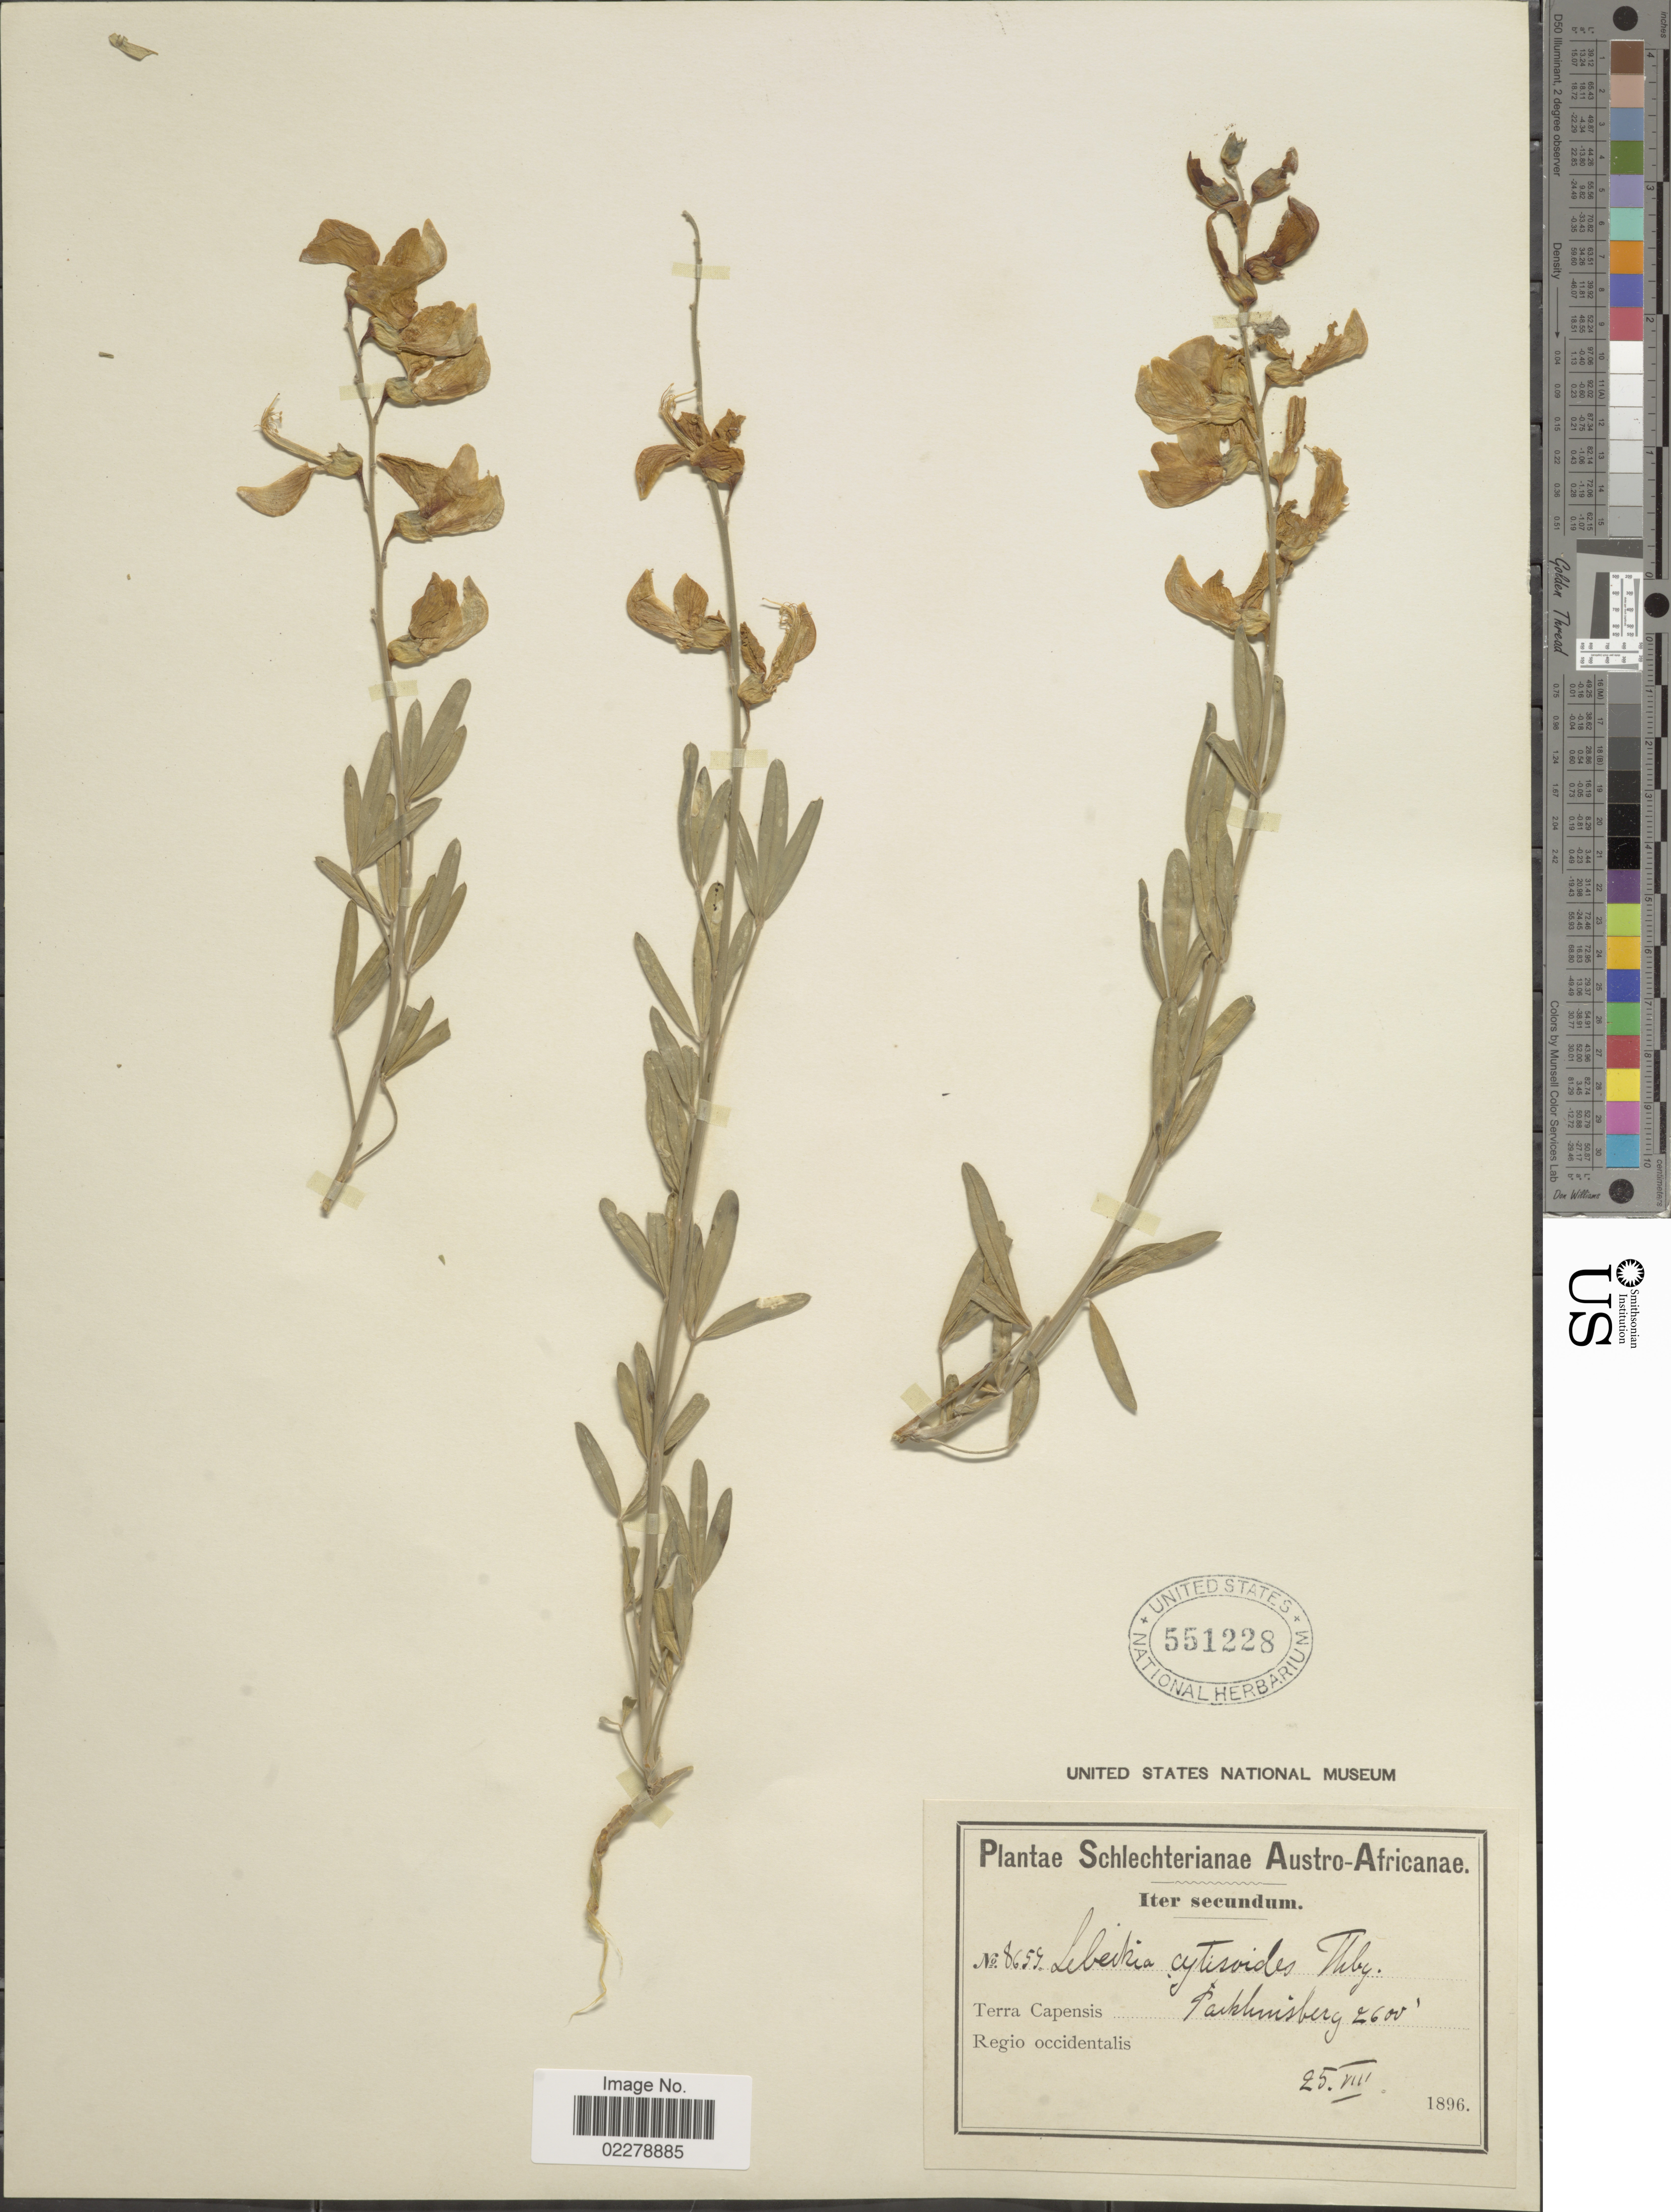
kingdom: Plantae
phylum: Tracheophyta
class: Magnoliopsida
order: Fabales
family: Fabaceae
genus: Lebeckia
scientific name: Lebeckia cytisoides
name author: Thunb.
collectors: Schlechter, --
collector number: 8659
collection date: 1896-08-25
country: South Africa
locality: Austro- Africanae. Terra Capensis, Regio occidentalis. Pakhuisberg.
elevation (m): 792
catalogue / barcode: US 551228